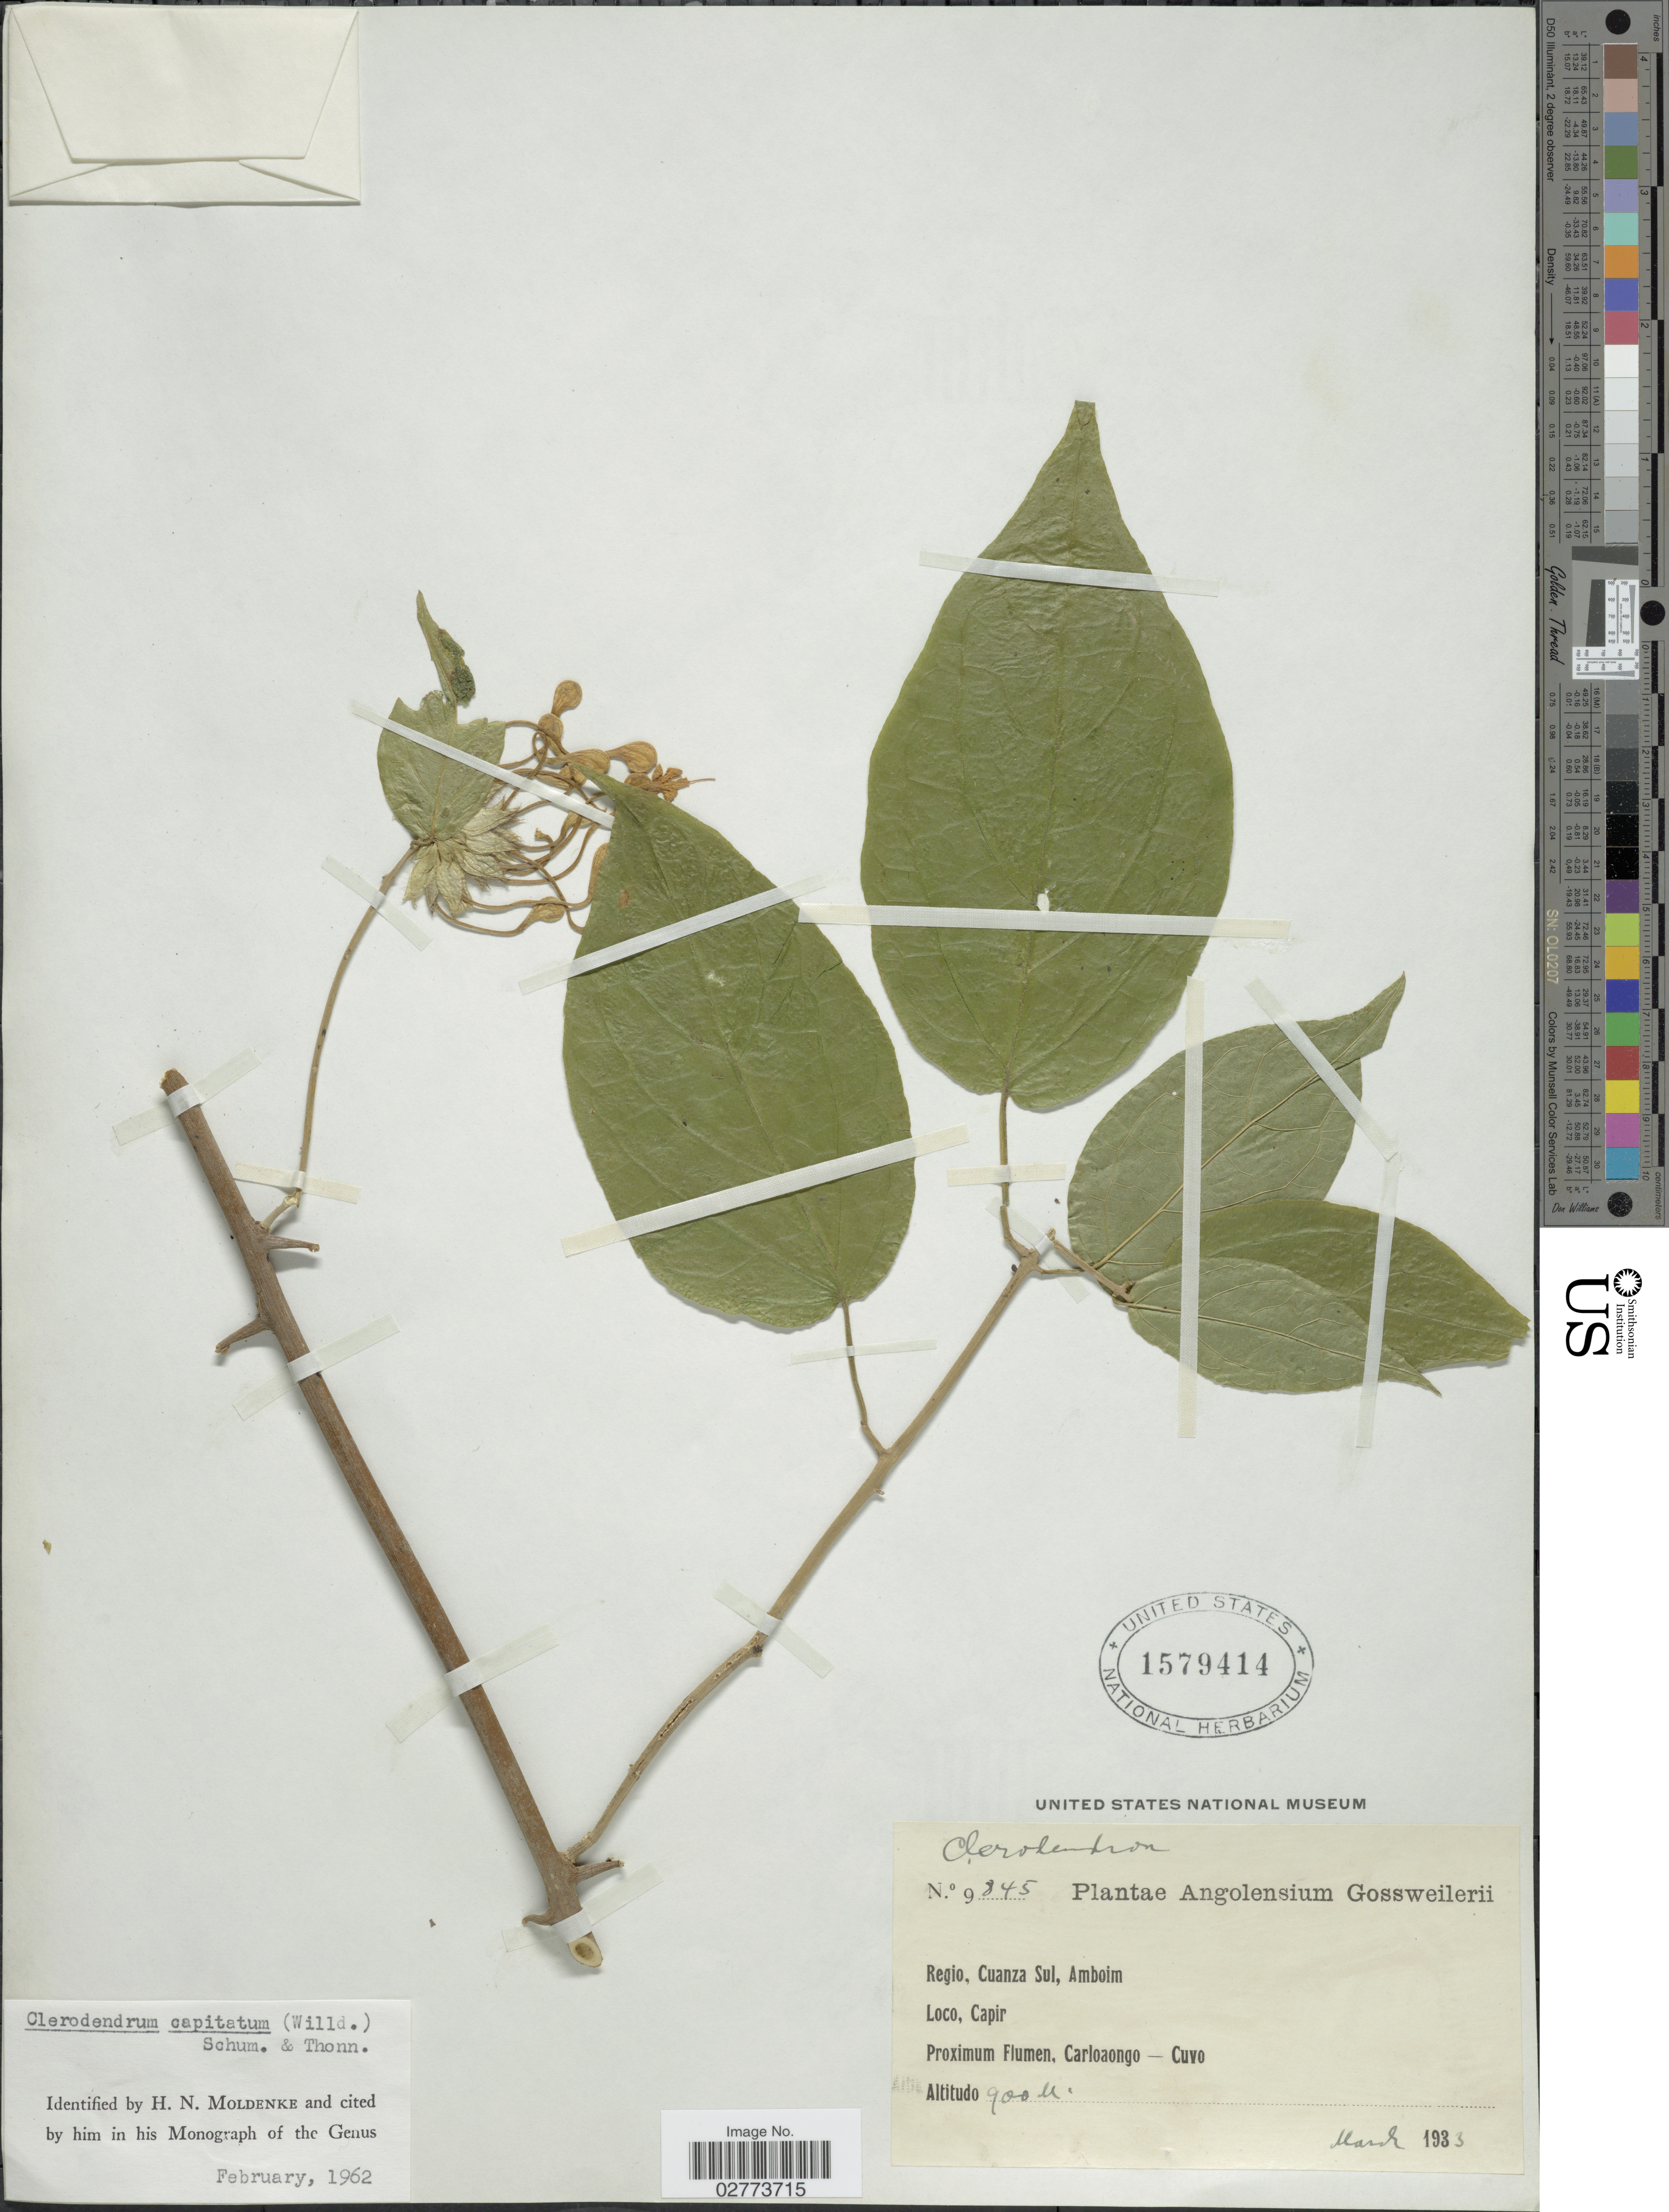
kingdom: Plantae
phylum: Tracheophyta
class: Magnoliopsida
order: Lamiales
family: Lamiaceae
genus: Clerodendrum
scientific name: Clerodendrum capitatum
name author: (Willd.) Schumach. & Thonn.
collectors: -. Gossweiler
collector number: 9845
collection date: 1933-03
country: Angola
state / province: Cuanza Sul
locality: Regio, Cuanza Sul. Amboim, Capir, Carloaongo-Cuvo.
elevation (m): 900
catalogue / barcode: US 1579414